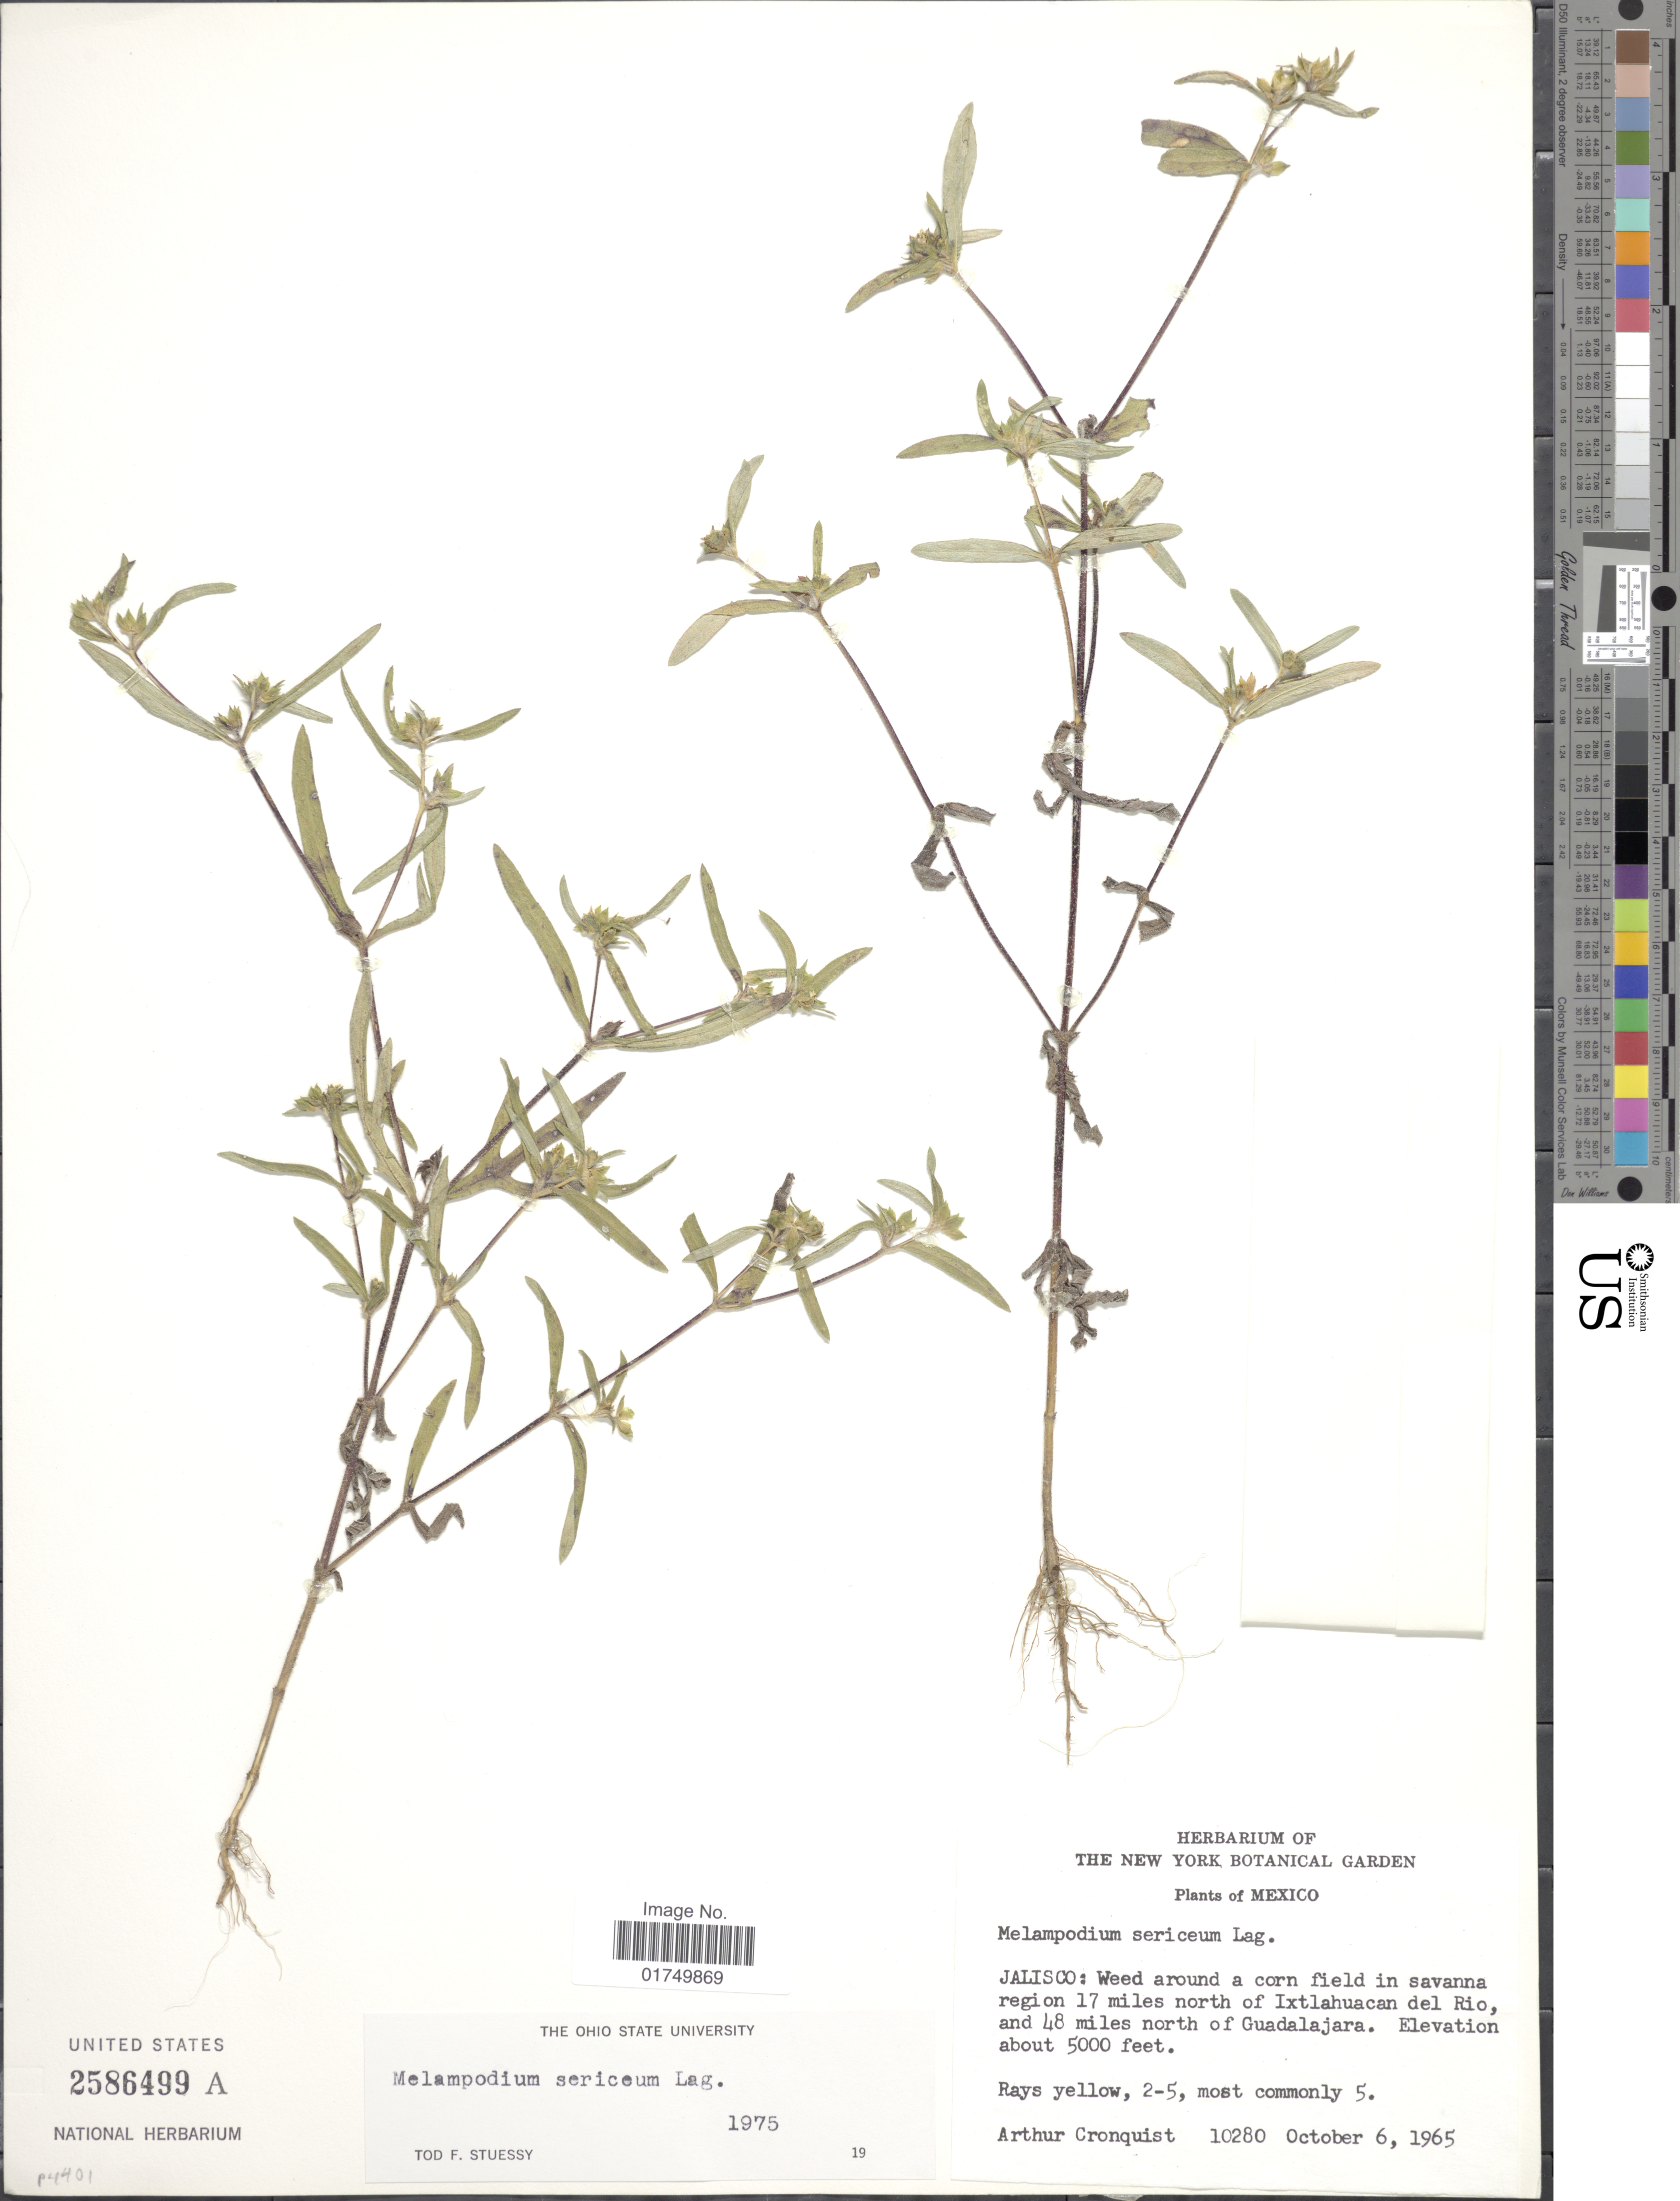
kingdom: Plantae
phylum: Tracheophyta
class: Magnoliopsida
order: Asterales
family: Asteraceae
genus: Melampodium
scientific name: Melampodium sericeum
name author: Kunth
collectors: A. J. Cronquist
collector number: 10280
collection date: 1965-10-06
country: Mexico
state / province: Jalisco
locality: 17 miles north of Ixtlahuacan del Rio, and 48 miles north of Guadalajara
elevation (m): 1524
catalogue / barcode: US 2586499A